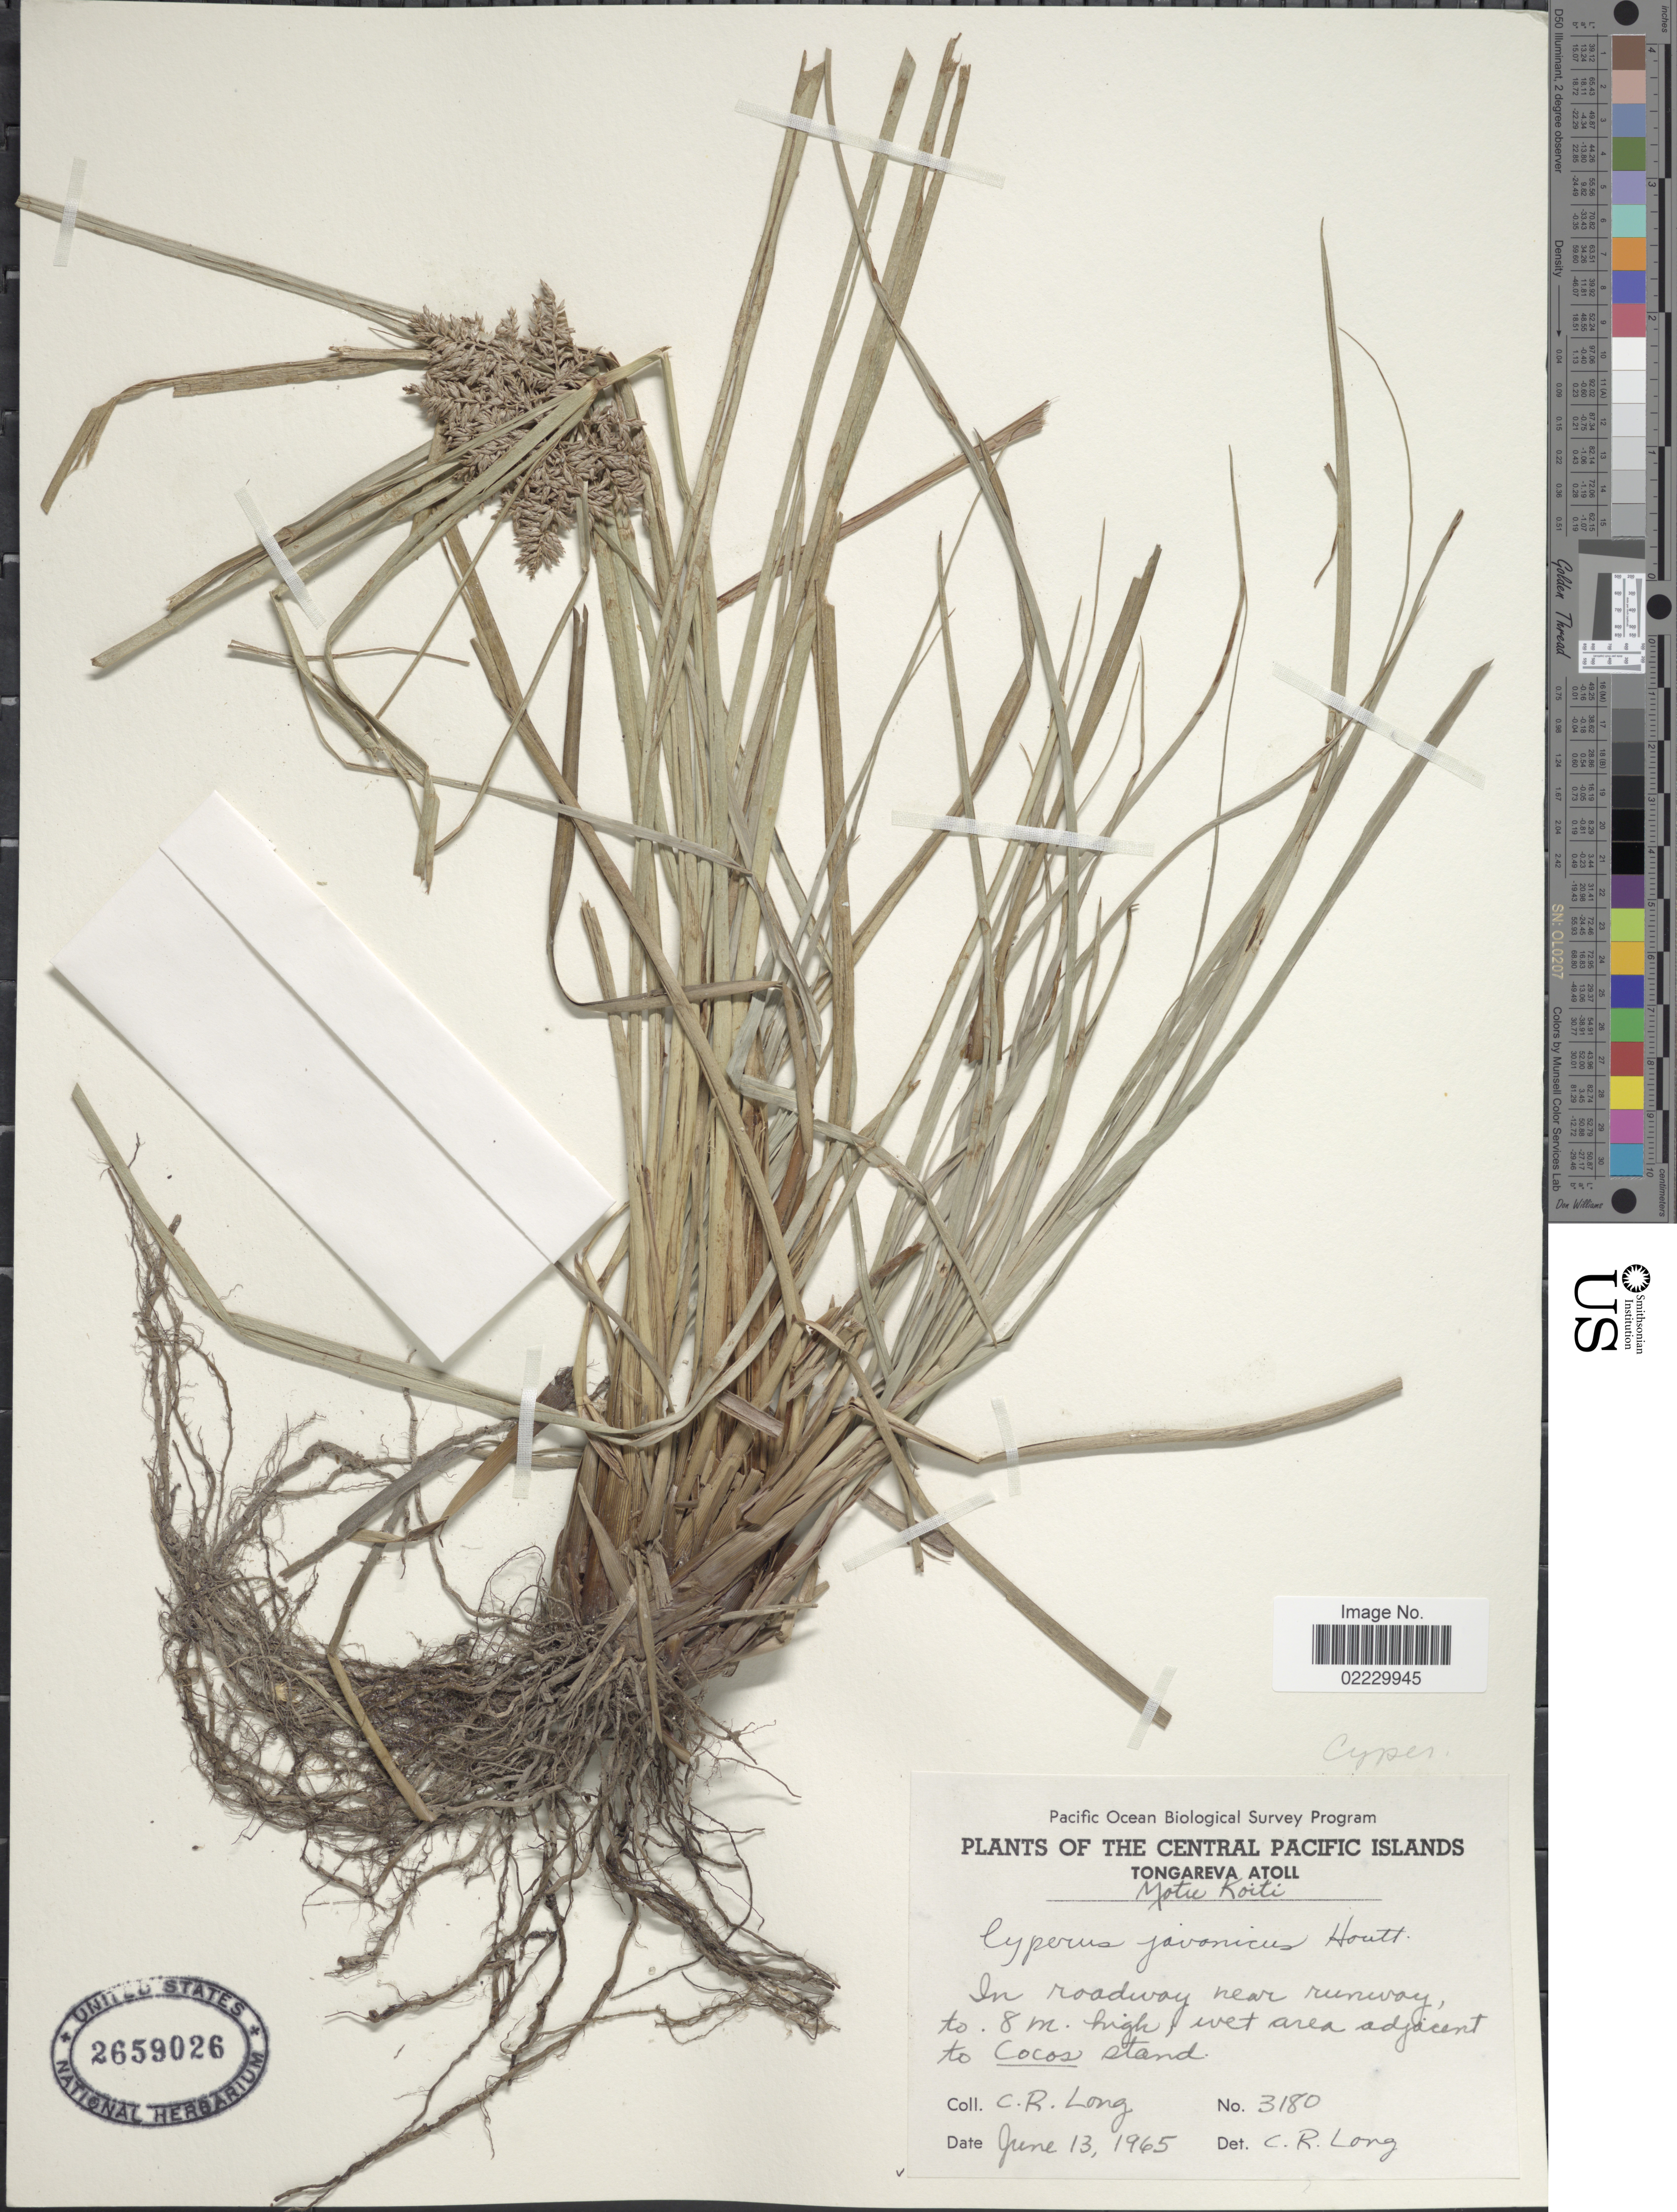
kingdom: Plantae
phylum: Tracheophyta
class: Liliopsida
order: Poales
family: Cyperaceae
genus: Cyperus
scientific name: Cyperus javanicus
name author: Houtt.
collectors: C. R. Long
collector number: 3180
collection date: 1965-06-13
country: Cook Islands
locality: Central Pacific Islands. Tongareva Atoll. Motu Koiti. In roadway near runway. are adjacent to Cocos stand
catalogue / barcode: US 2659026